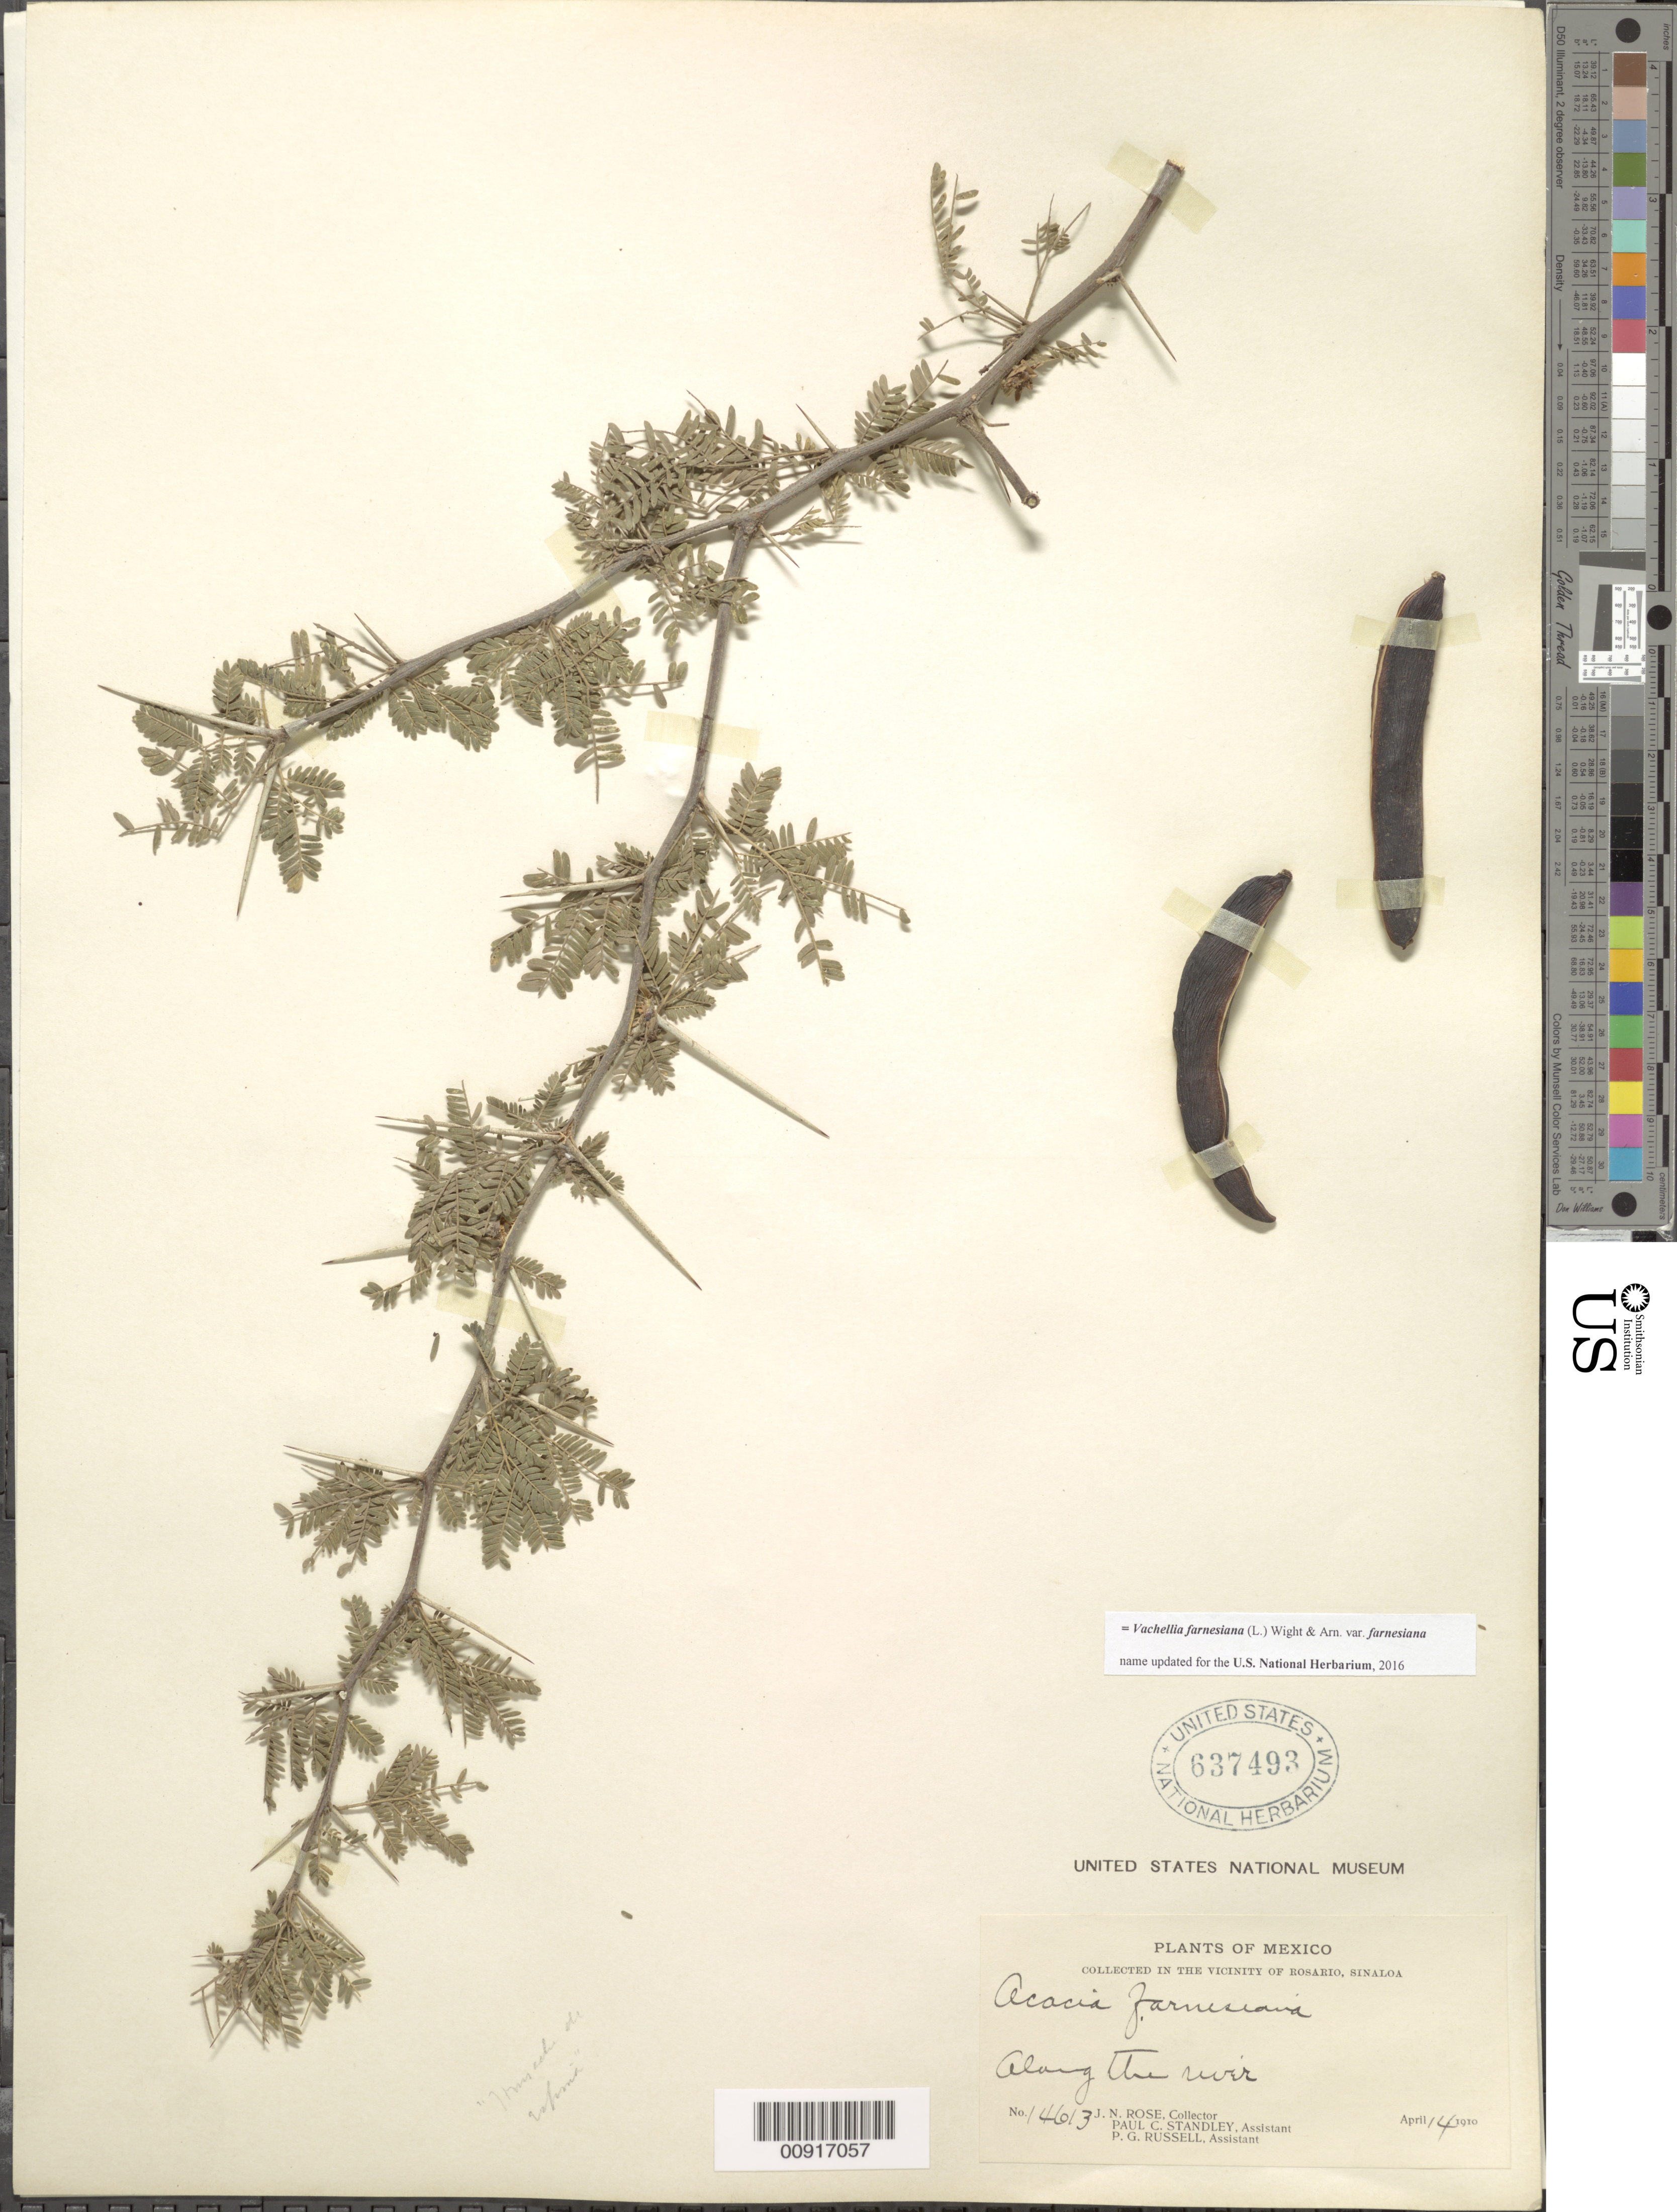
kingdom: Plantae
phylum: Tracheophyta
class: Magnoliopsida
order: Fabales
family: Fabaceae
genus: Vachellia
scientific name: Vachellia farnesiana var. farnesiana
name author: (L.) Wight & Arn.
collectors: J. N. Rose, P. C. Standley & P. G. Russell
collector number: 14613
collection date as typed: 14 Apr 1910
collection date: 1910-04-14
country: Mexico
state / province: Sinaloa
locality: In the vicinity of Rosario, Sinaloa.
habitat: Along the river.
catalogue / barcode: US 637493